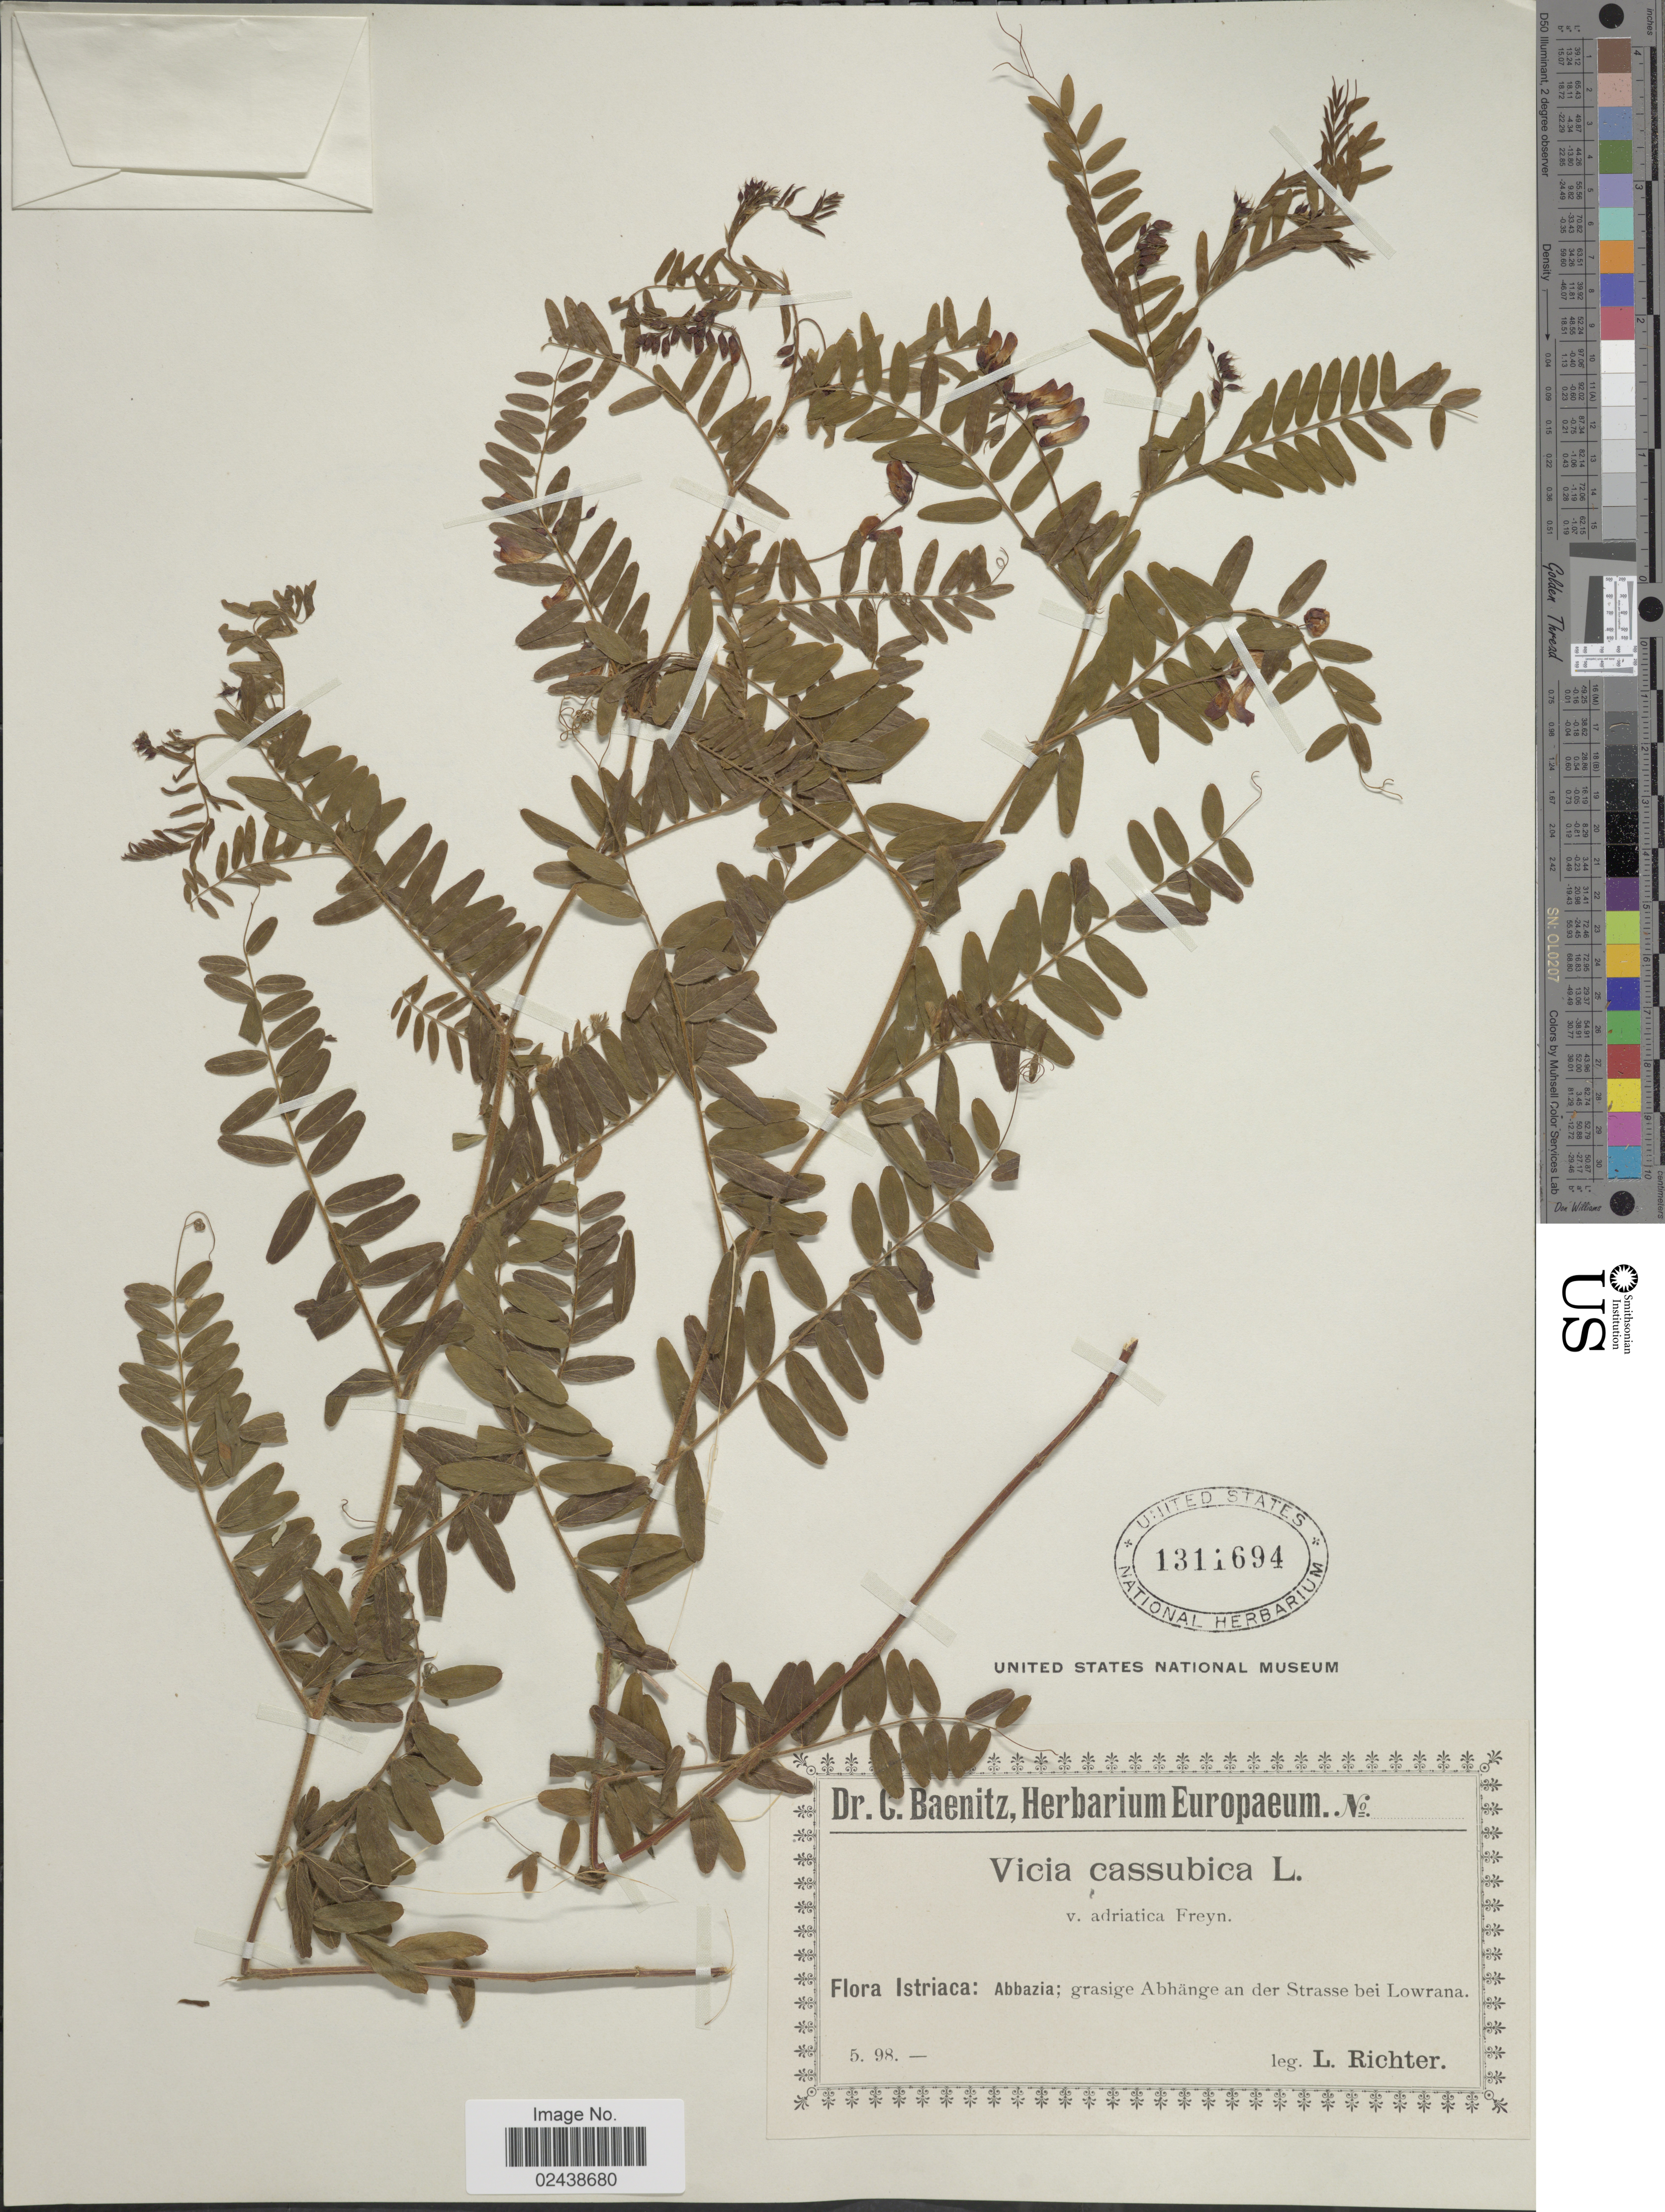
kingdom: Plantae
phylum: Tracheophyta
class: Magnoliopsida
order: Fabales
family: Fabaceae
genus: Vicia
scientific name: Vicia cassubica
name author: L.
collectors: L. Richter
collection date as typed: Transcribed d/m/y: /5/98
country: Croatia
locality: Istriaca: Abbazia; grassige Abhange an der Strasse bei Lowrana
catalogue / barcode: US 1311694